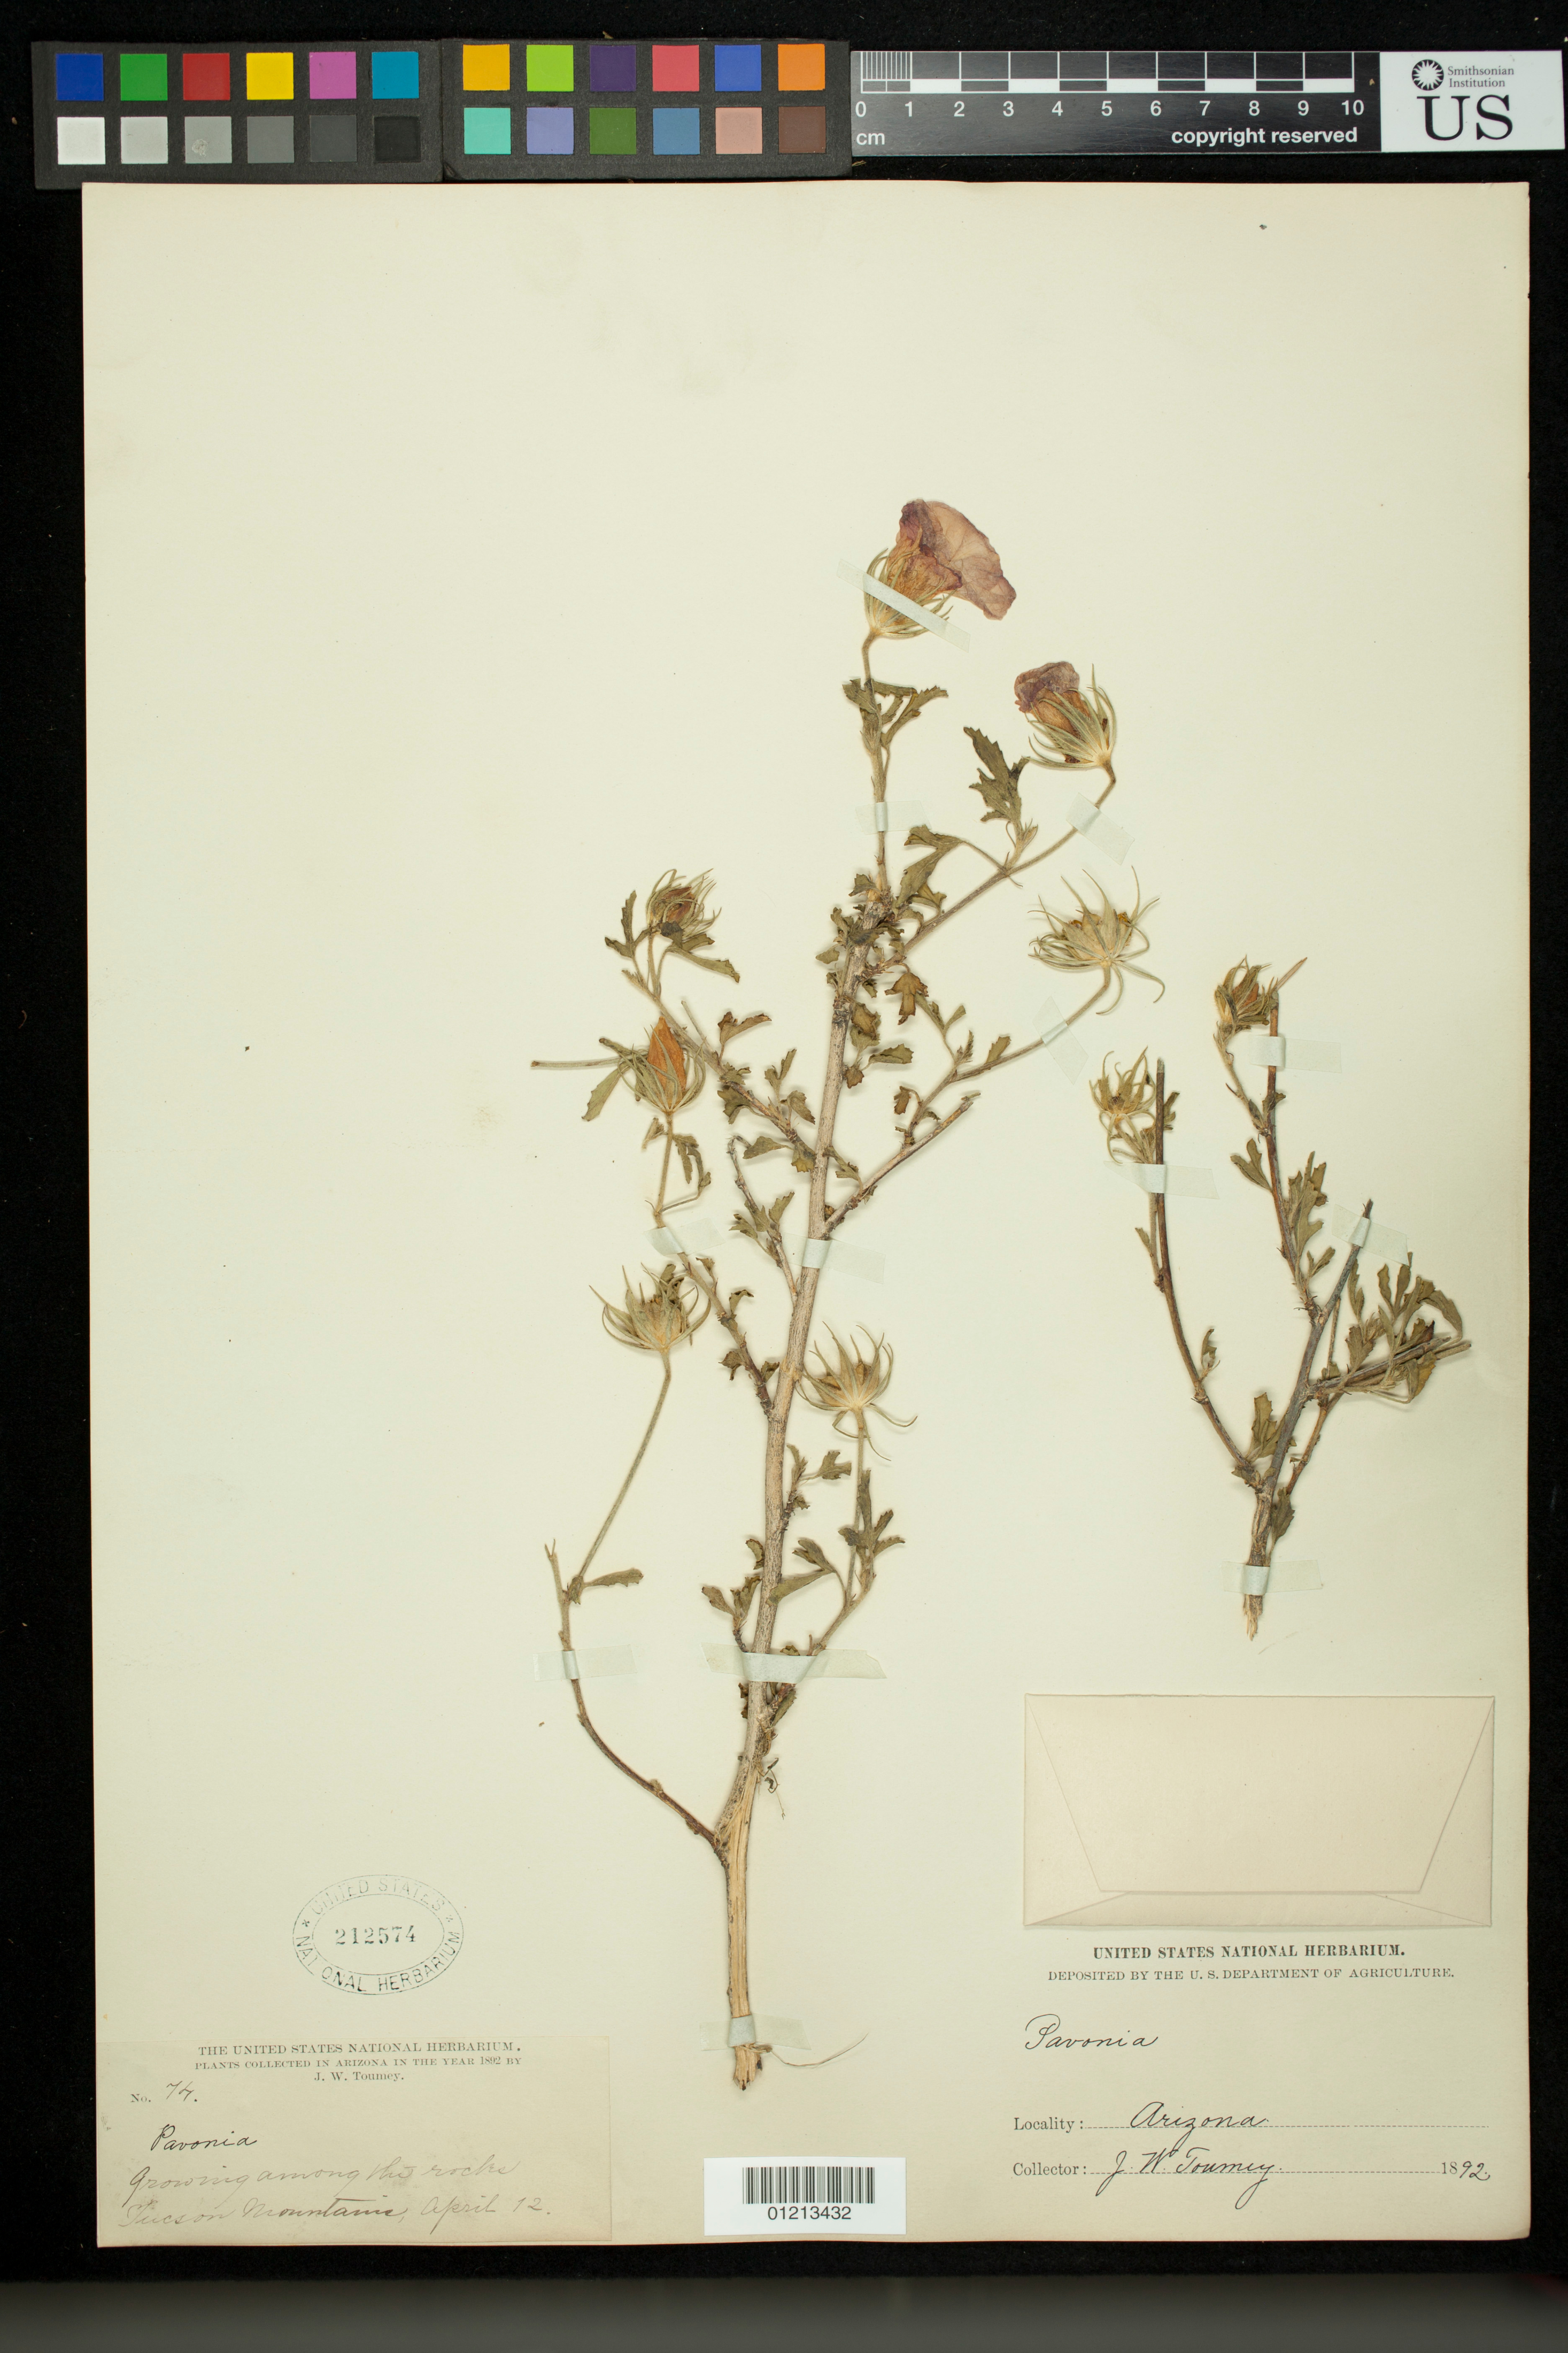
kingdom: Plantae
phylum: Tracheophyta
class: Magnoliopsida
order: Malvales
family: Malvaceae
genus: Hibiscus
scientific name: Hibiscus coulteri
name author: Harv. ex A. Gray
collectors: J. W. Toumey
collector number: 74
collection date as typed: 12 Apr 1892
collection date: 1892-04-12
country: United States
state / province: Arizona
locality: Growing among the rocks, Tucson Mountains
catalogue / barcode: US 212574